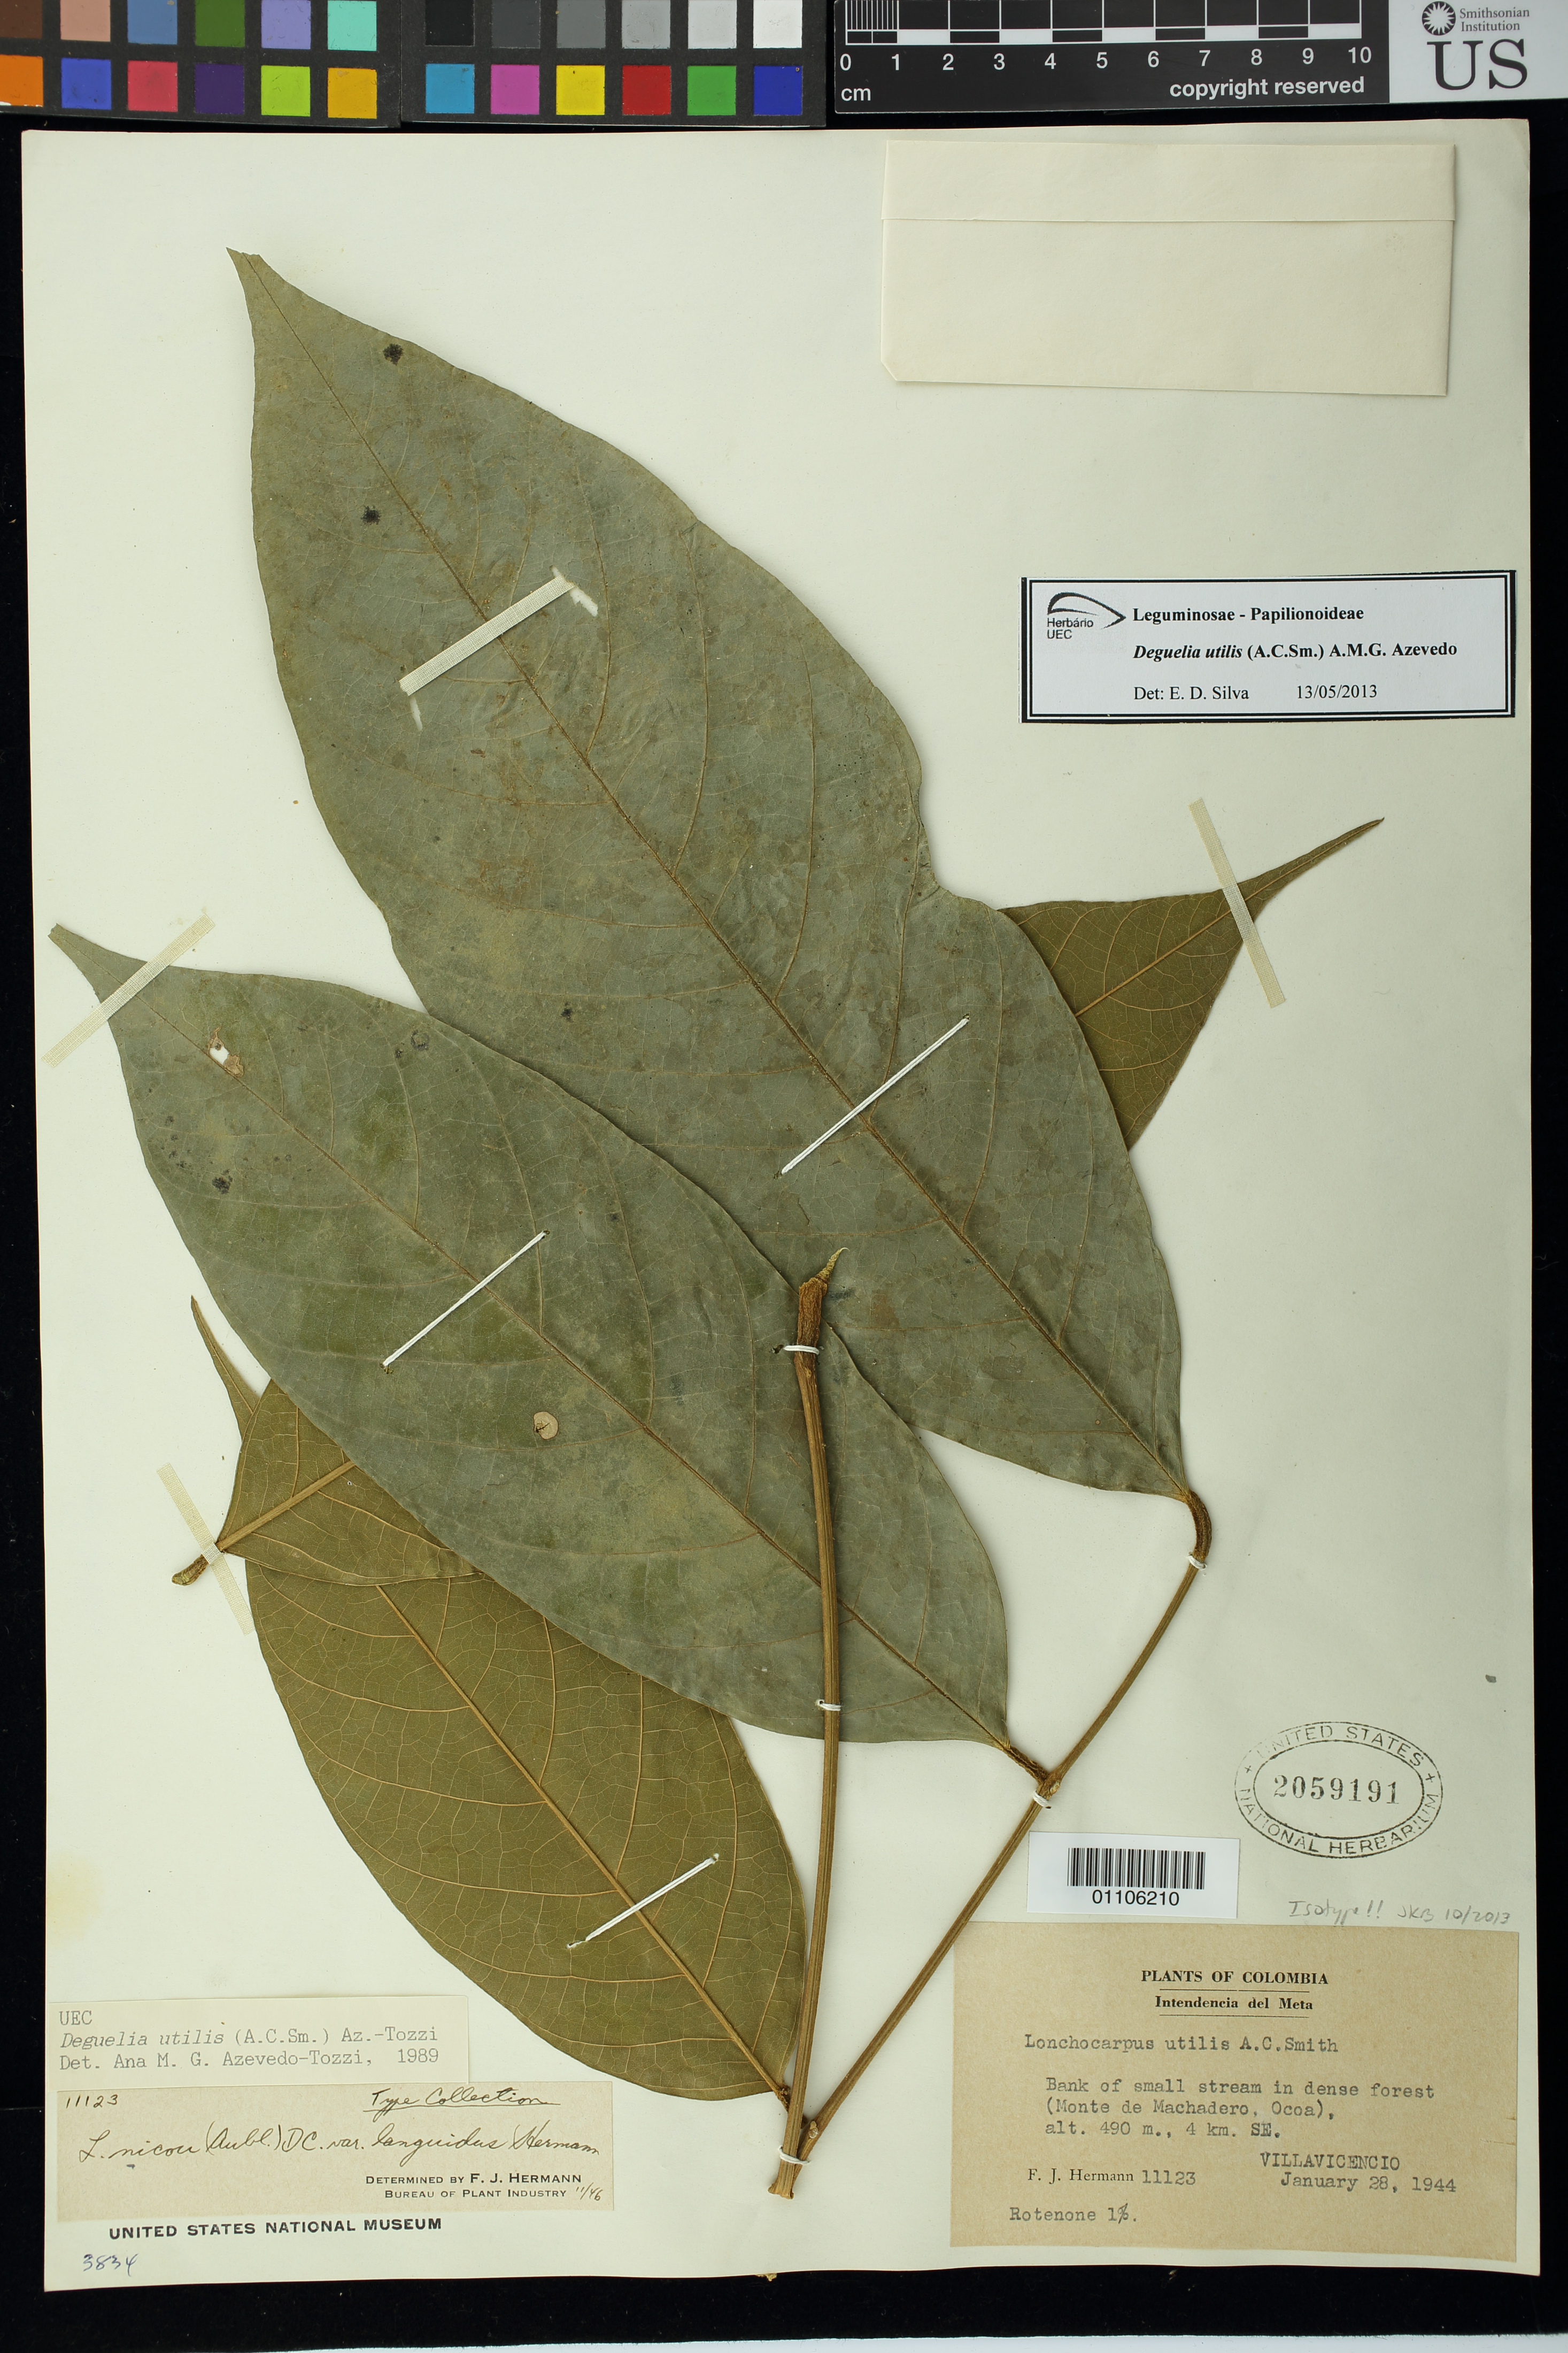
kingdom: Plantae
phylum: Tracheophyta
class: Magnoliopsida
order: Fabales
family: Fabaceae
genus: Lonchocarpus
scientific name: Lonchocarpus nicou var. languidus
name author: F.J. Herm.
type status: Isotype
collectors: F. J. Hermann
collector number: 11123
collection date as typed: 28 Jan 1944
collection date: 1944-01-28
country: Colombia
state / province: Meta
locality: Monte de Machadero, Ocoa, 4 km SE Villavicencio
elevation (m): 490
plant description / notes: Camargo & Azevedo (2013) err in citing this specimen (USNH 2059191) as the holotype of Lonchocarpus nicou var. languidus F.J. Herm.; protologue cites the "Type" at NA [National Arboretum], not US as claimed by Camargo & Azevedo; the holotype was transferred from NA to US in 1953 (now stamped as USNH 2249632, erroneously cited by Camargo & Azevedo as "isotype").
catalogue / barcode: US 2059191